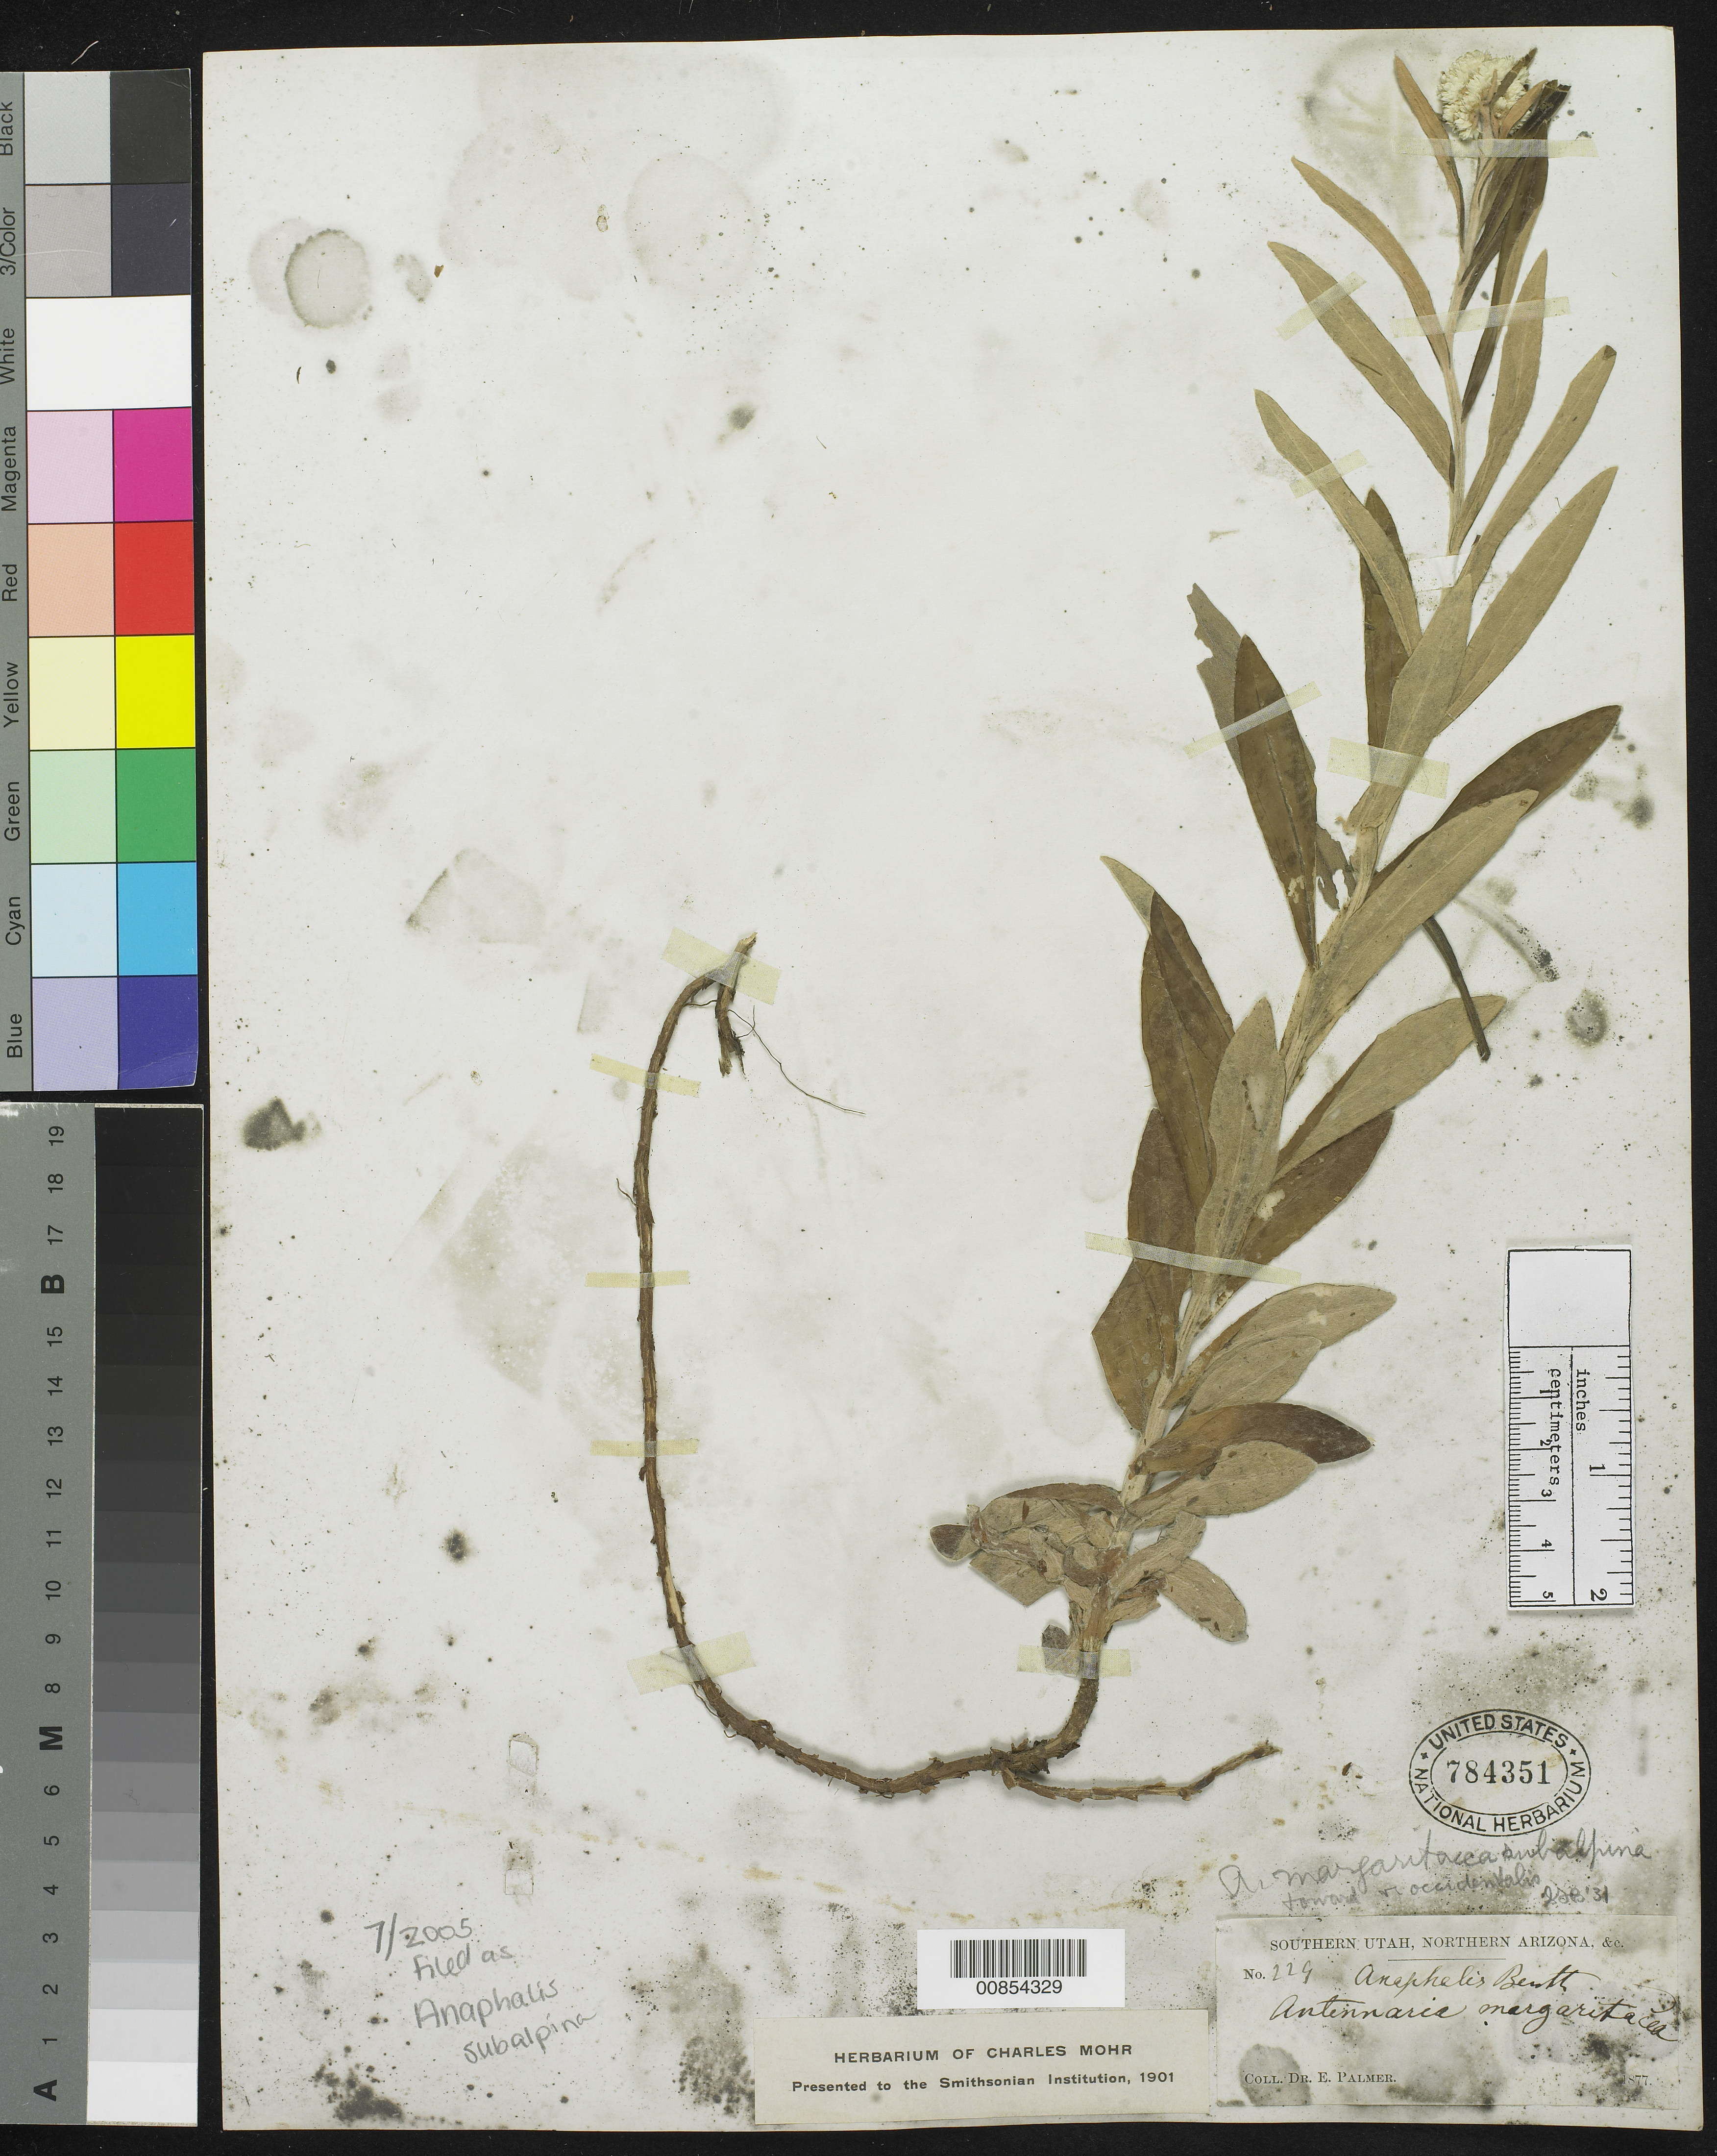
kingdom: Plantae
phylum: Tracheophyta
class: Magnoliopsida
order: Asterales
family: Asteraceae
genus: Anaphalis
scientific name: Anaphalis subalpina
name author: (A. Gray) Rydb.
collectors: E. Palmer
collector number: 229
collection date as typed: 1877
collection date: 1877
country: United States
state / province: Arizona / Utah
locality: Southern Utah, Northern Arizona, & c.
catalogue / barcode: US 784351